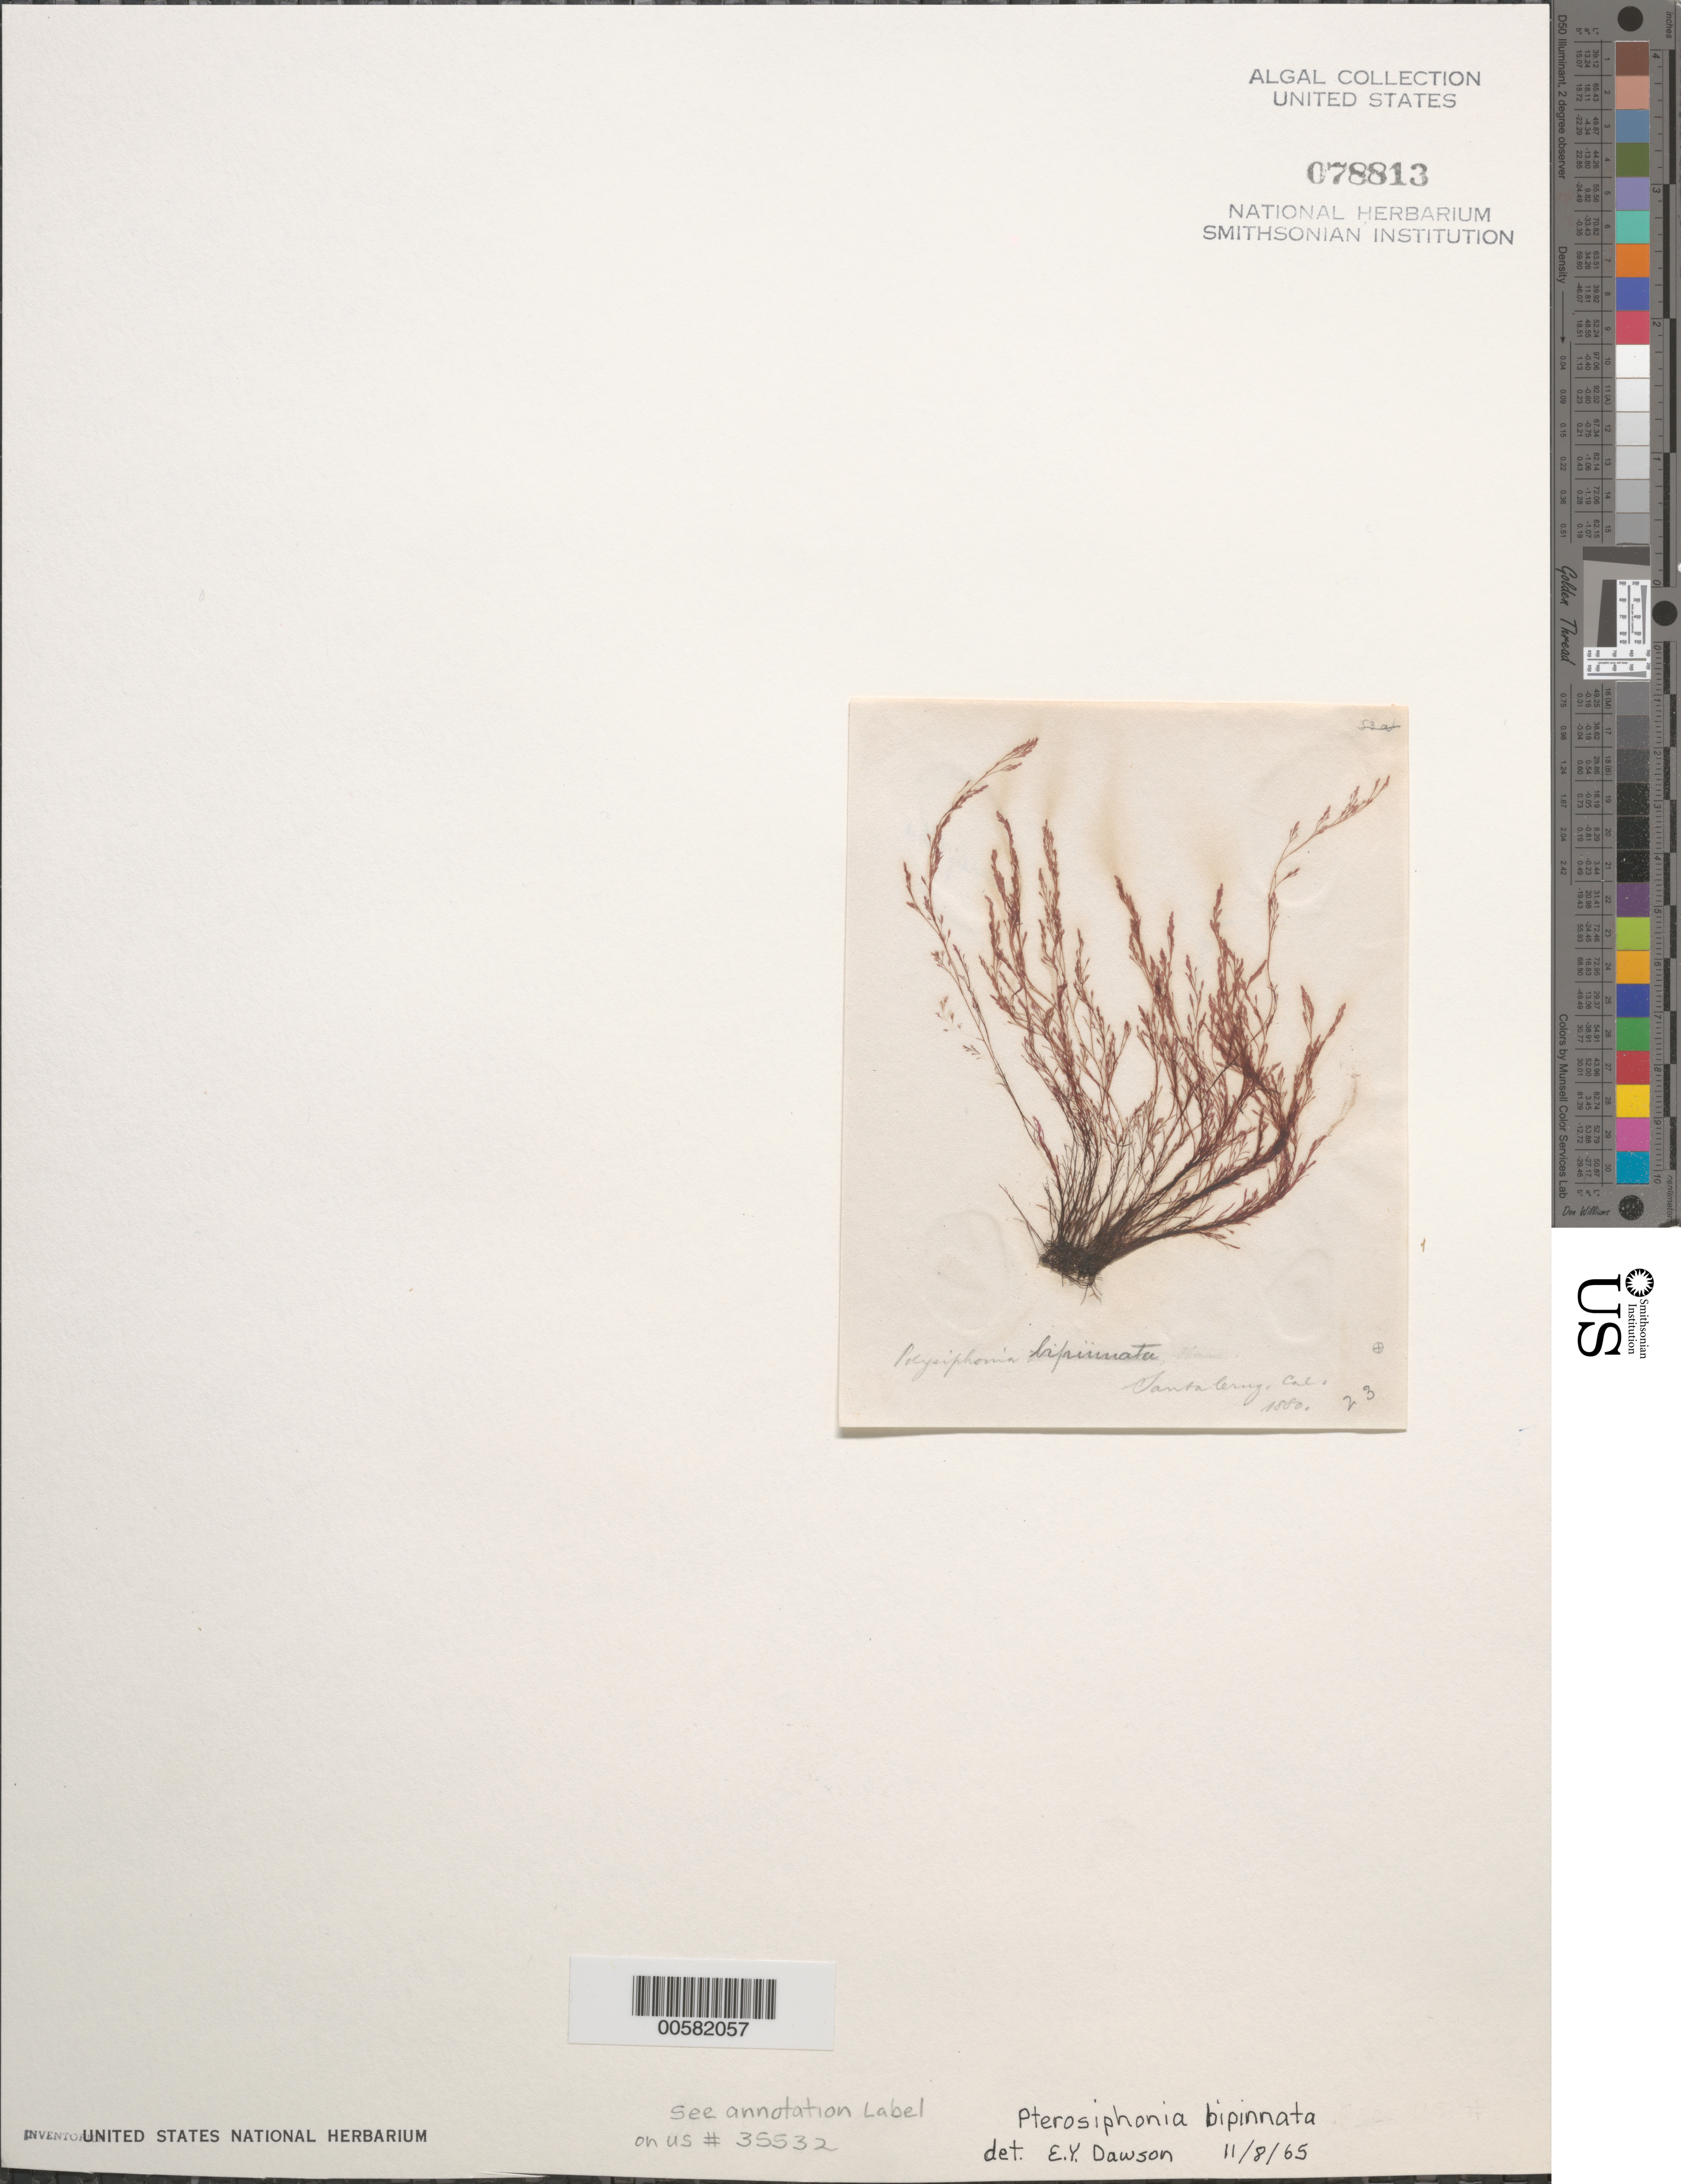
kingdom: Plantae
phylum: Rhodophyta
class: Florideophyceae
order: Ceramiales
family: Rhodomelaceae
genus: Savoiea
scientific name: Savoiea bipinnata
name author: (Postels & Rupr.) M.J. Wynne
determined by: Algae name updating Project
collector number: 23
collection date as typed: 1880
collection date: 1880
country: United States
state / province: California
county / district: Santa Cruz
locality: Santa Cruz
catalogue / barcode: US 78813